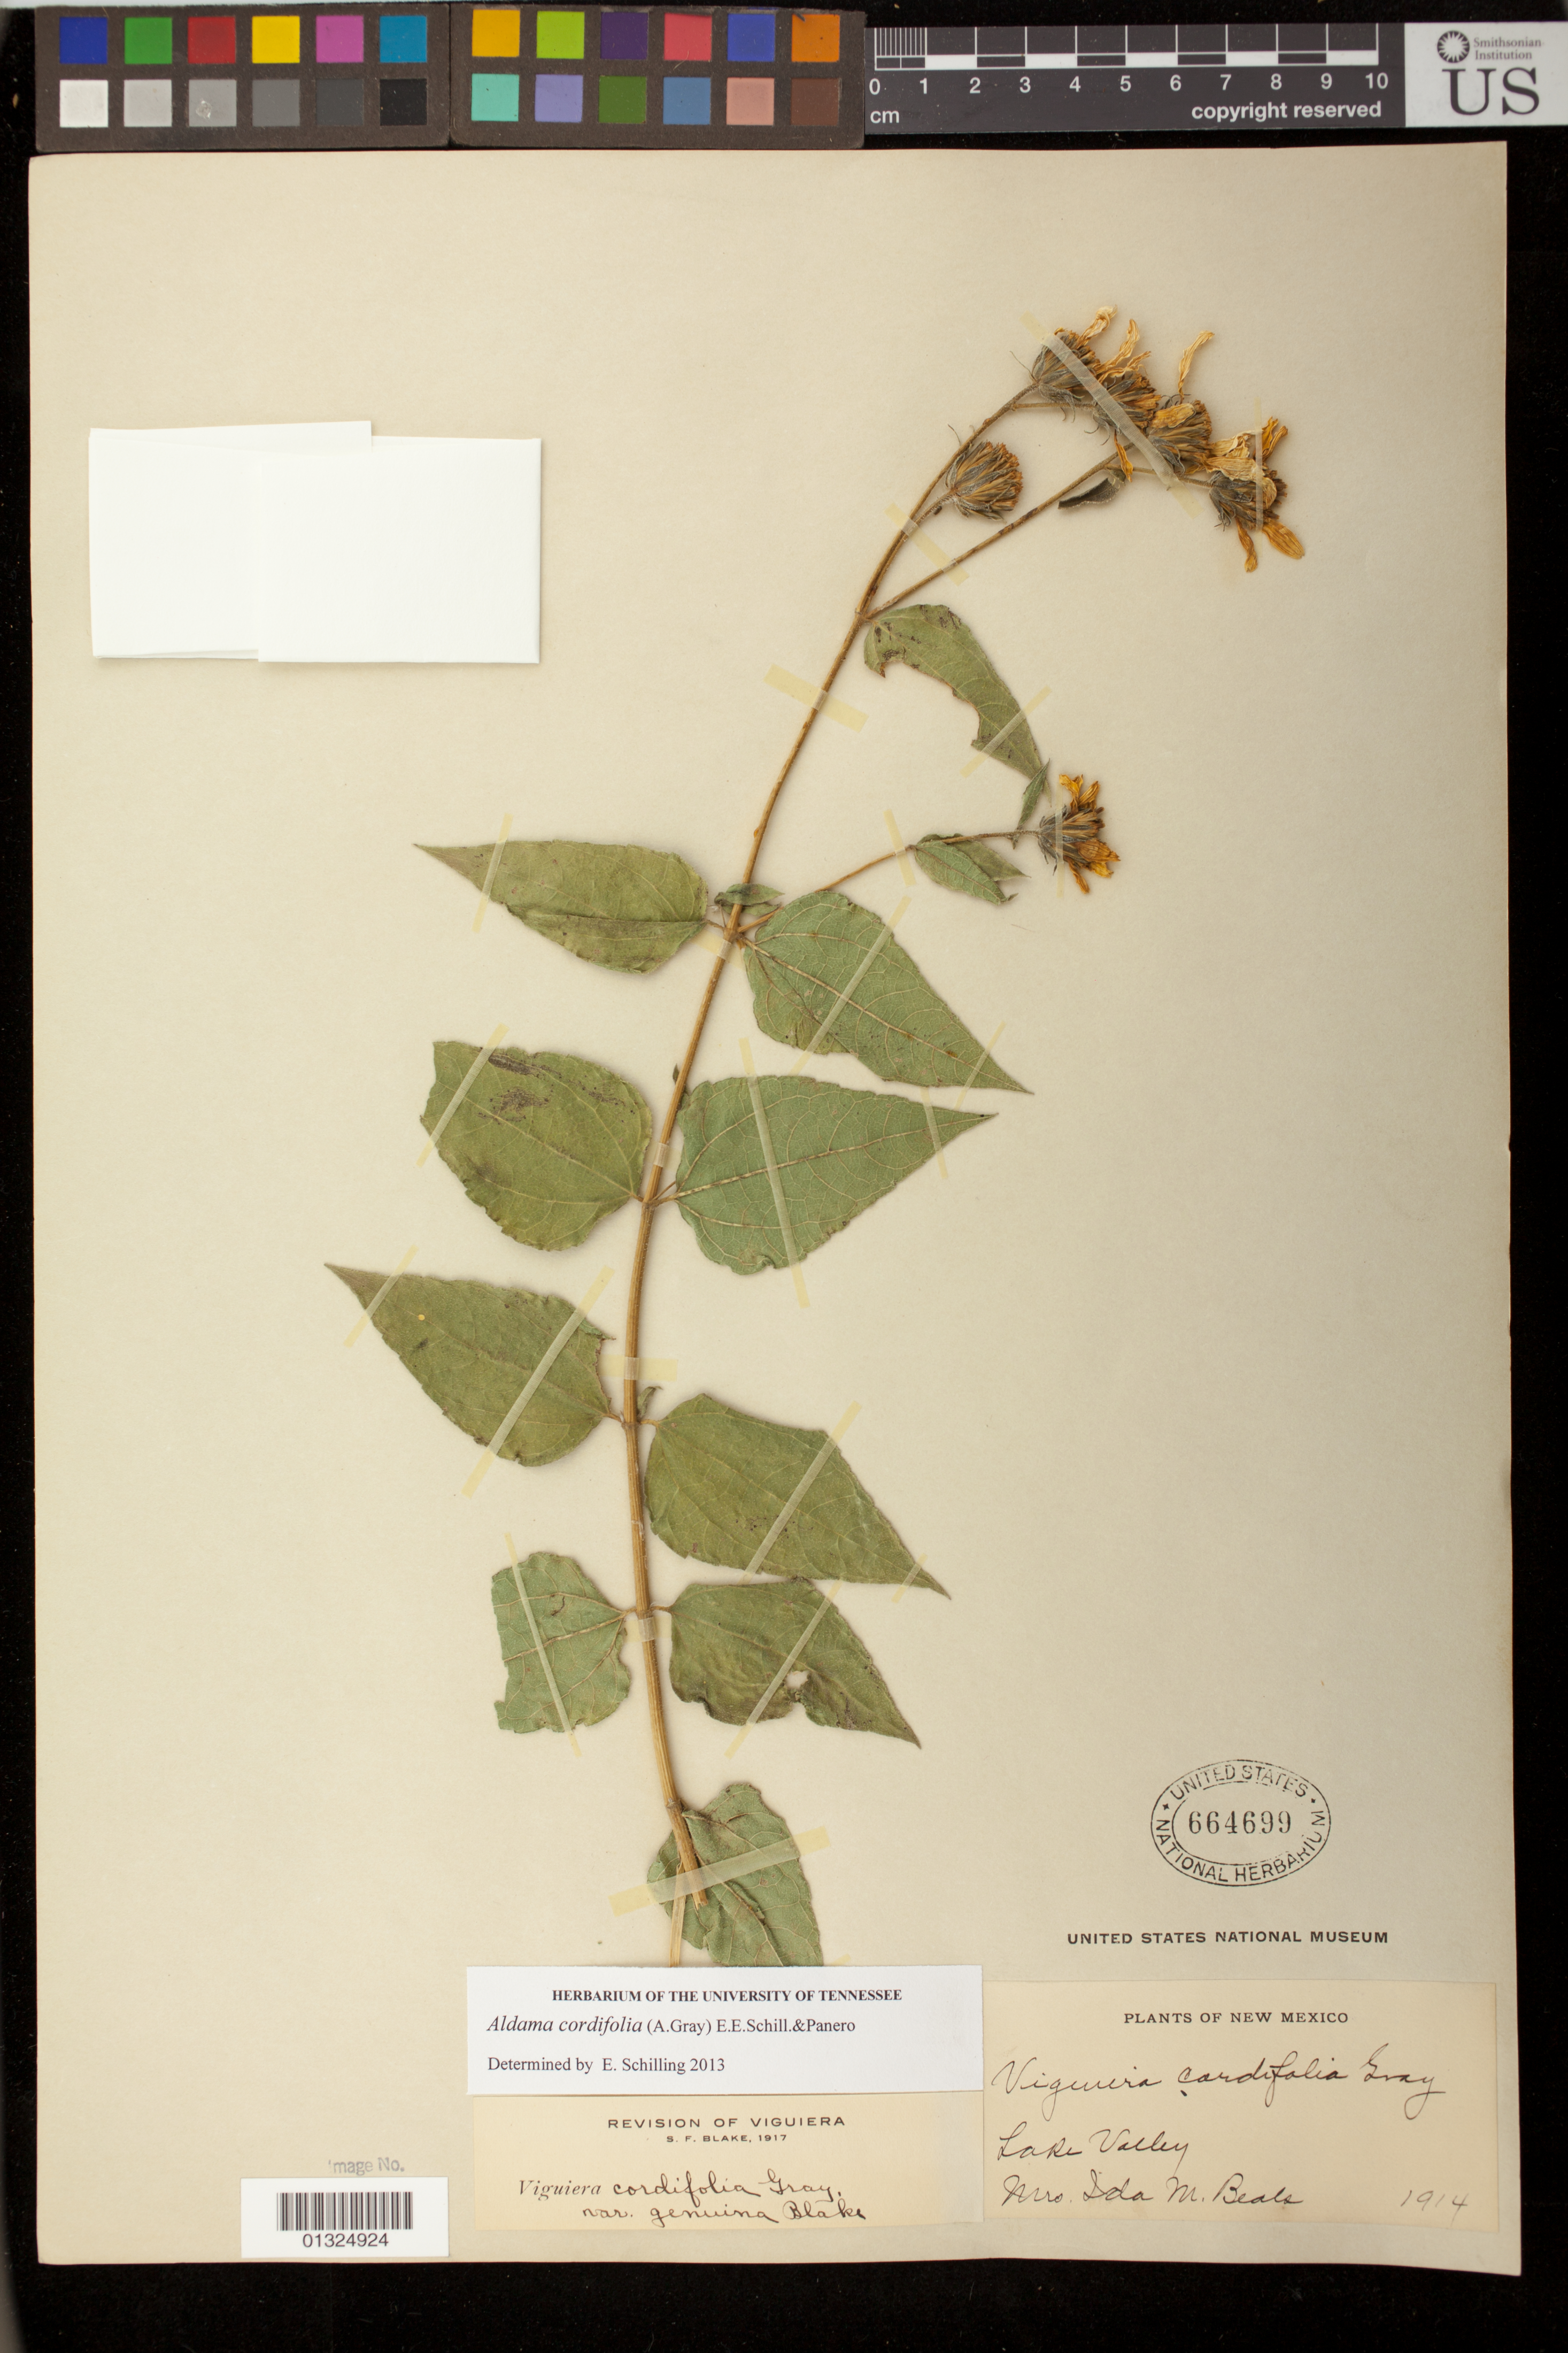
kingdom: Plantae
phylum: Tracheophyta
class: Magnoliopsida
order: Asterales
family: Asteraceae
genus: Aldama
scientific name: Aldama cordifolia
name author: (A. Gray) E.E. Schill. & Panero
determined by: Schilling, E. E.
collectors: I. M. Beals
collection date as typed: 1914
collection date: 1914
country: United States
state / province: New Mexico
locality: Lake Valley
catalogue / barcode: US 664699